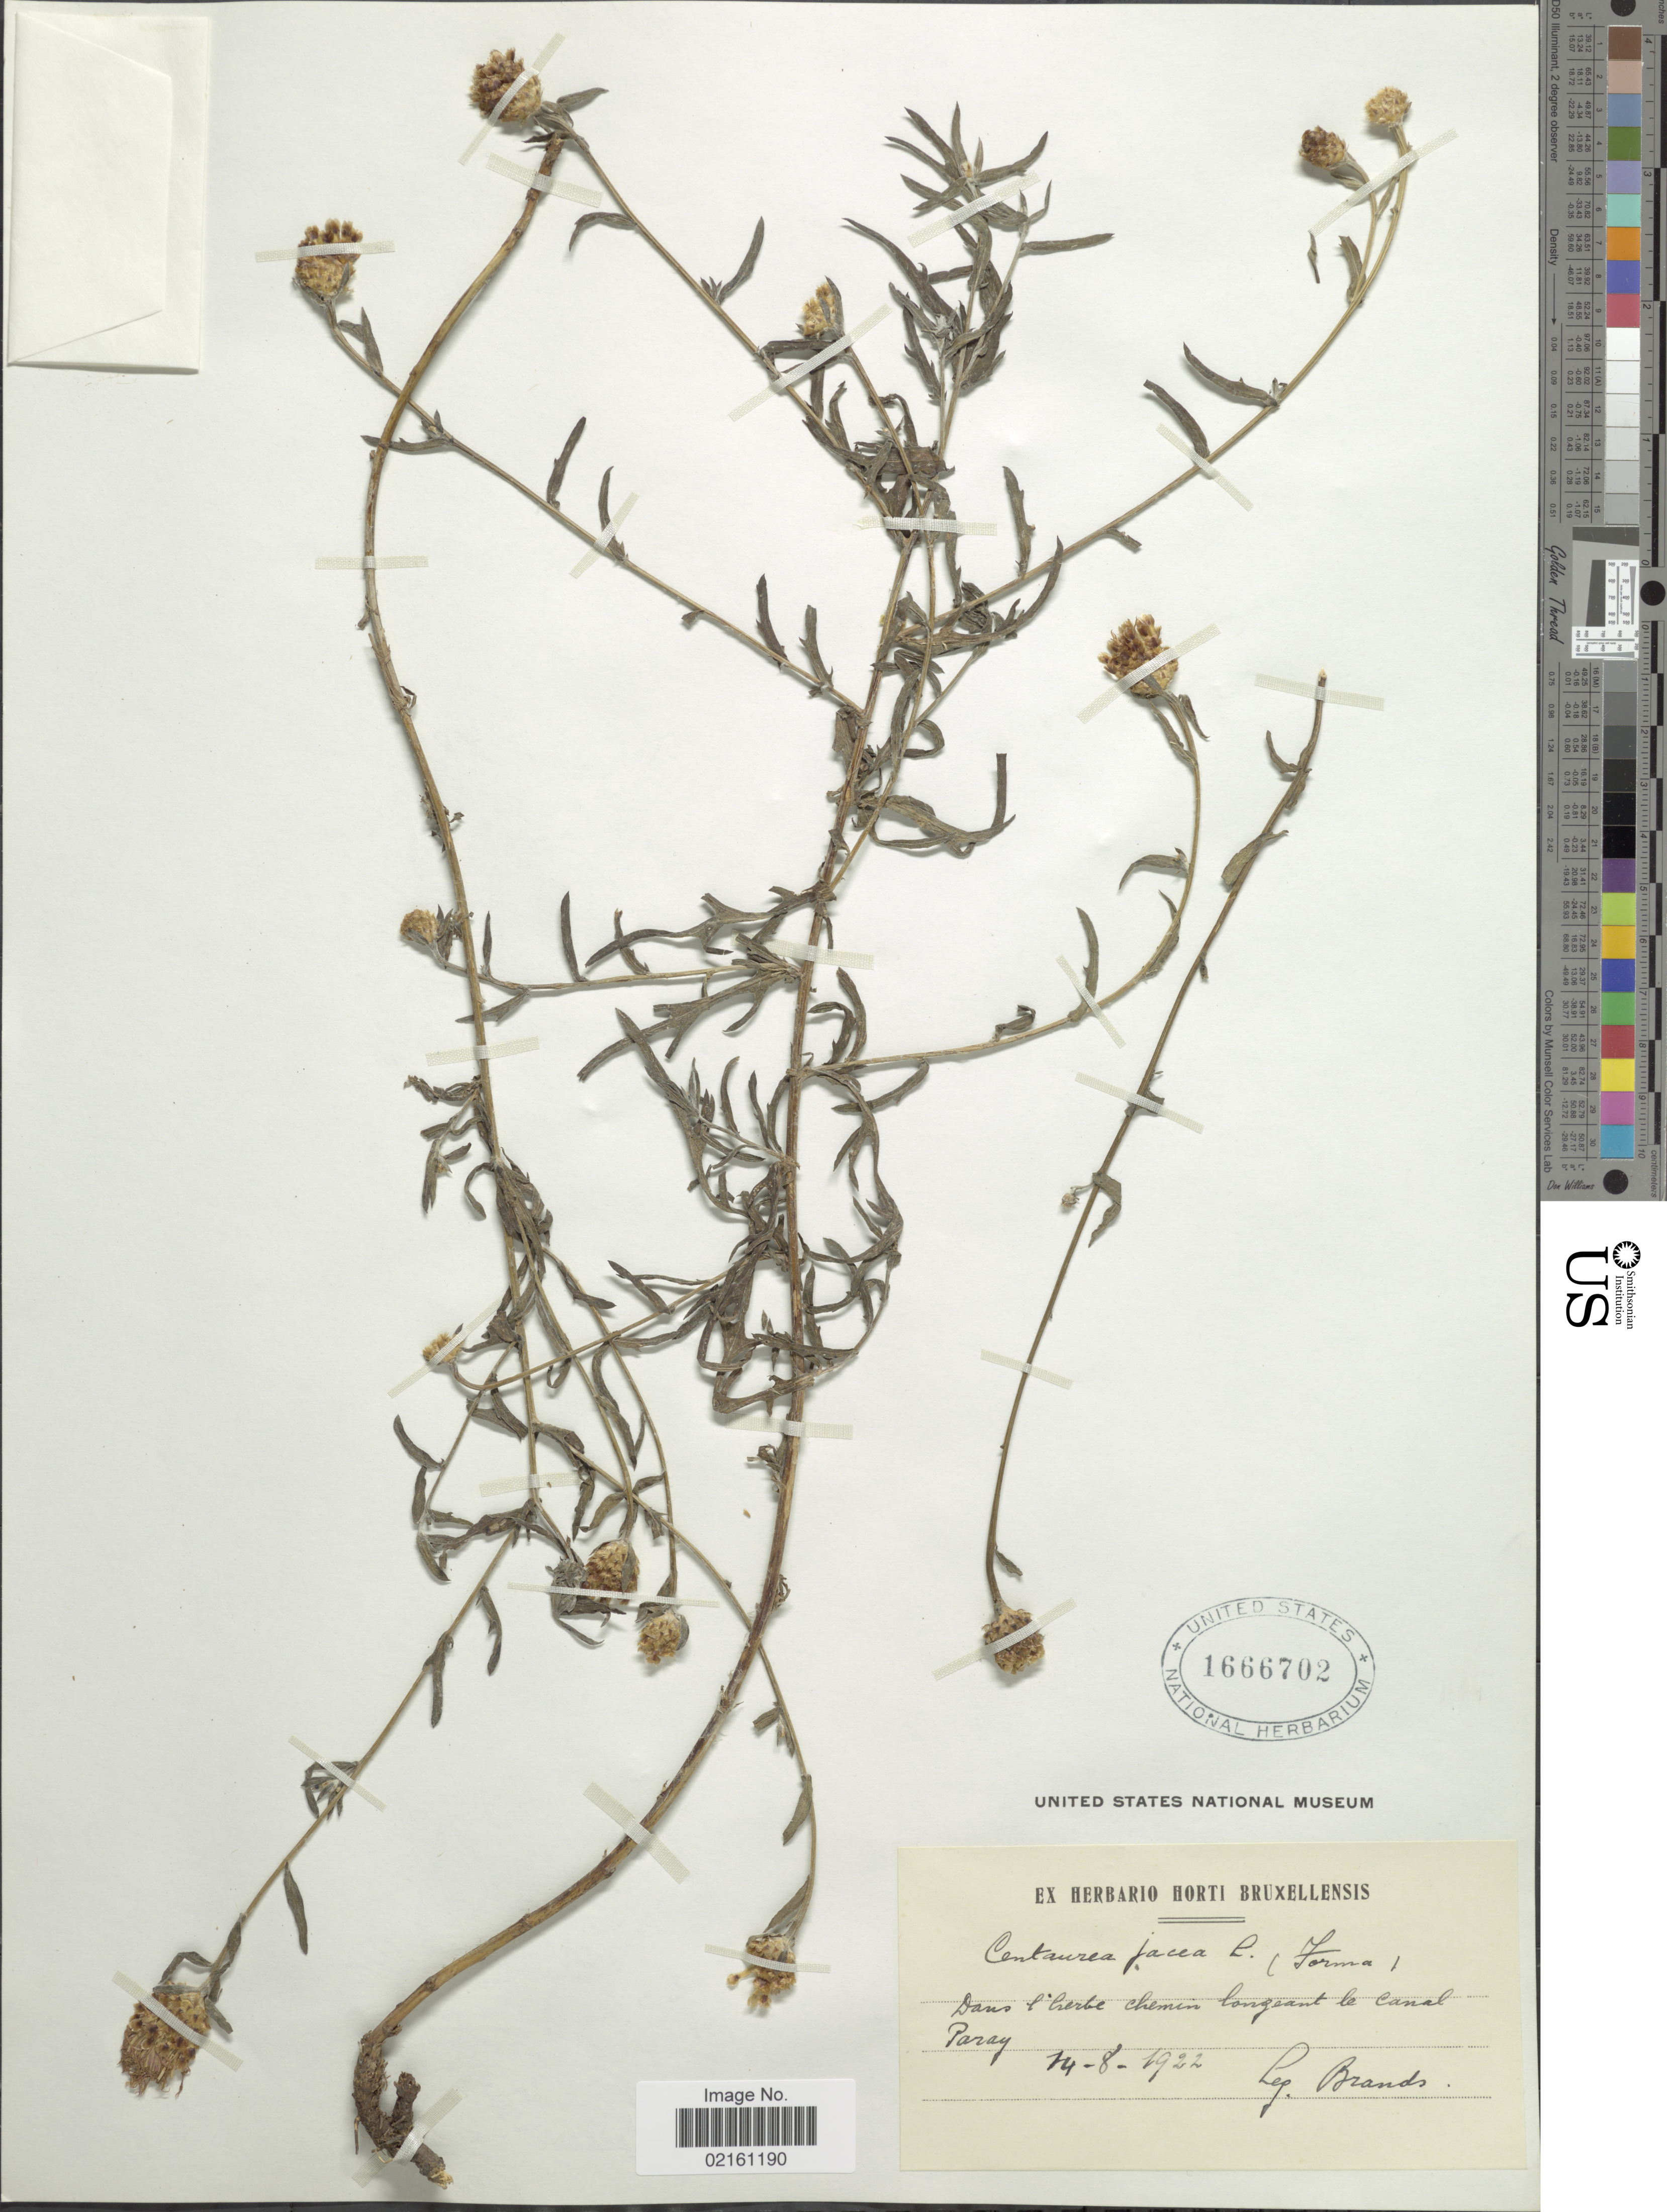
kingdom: Plantae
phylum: Tracheophyta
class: Magnoliopsida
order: Asterales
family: Asteraceae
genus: Centaurea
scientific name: Centaurea jacea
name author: L.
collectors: Brands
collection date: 1922-08-14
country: France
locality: Le canal Paray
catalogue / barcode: US 1666702